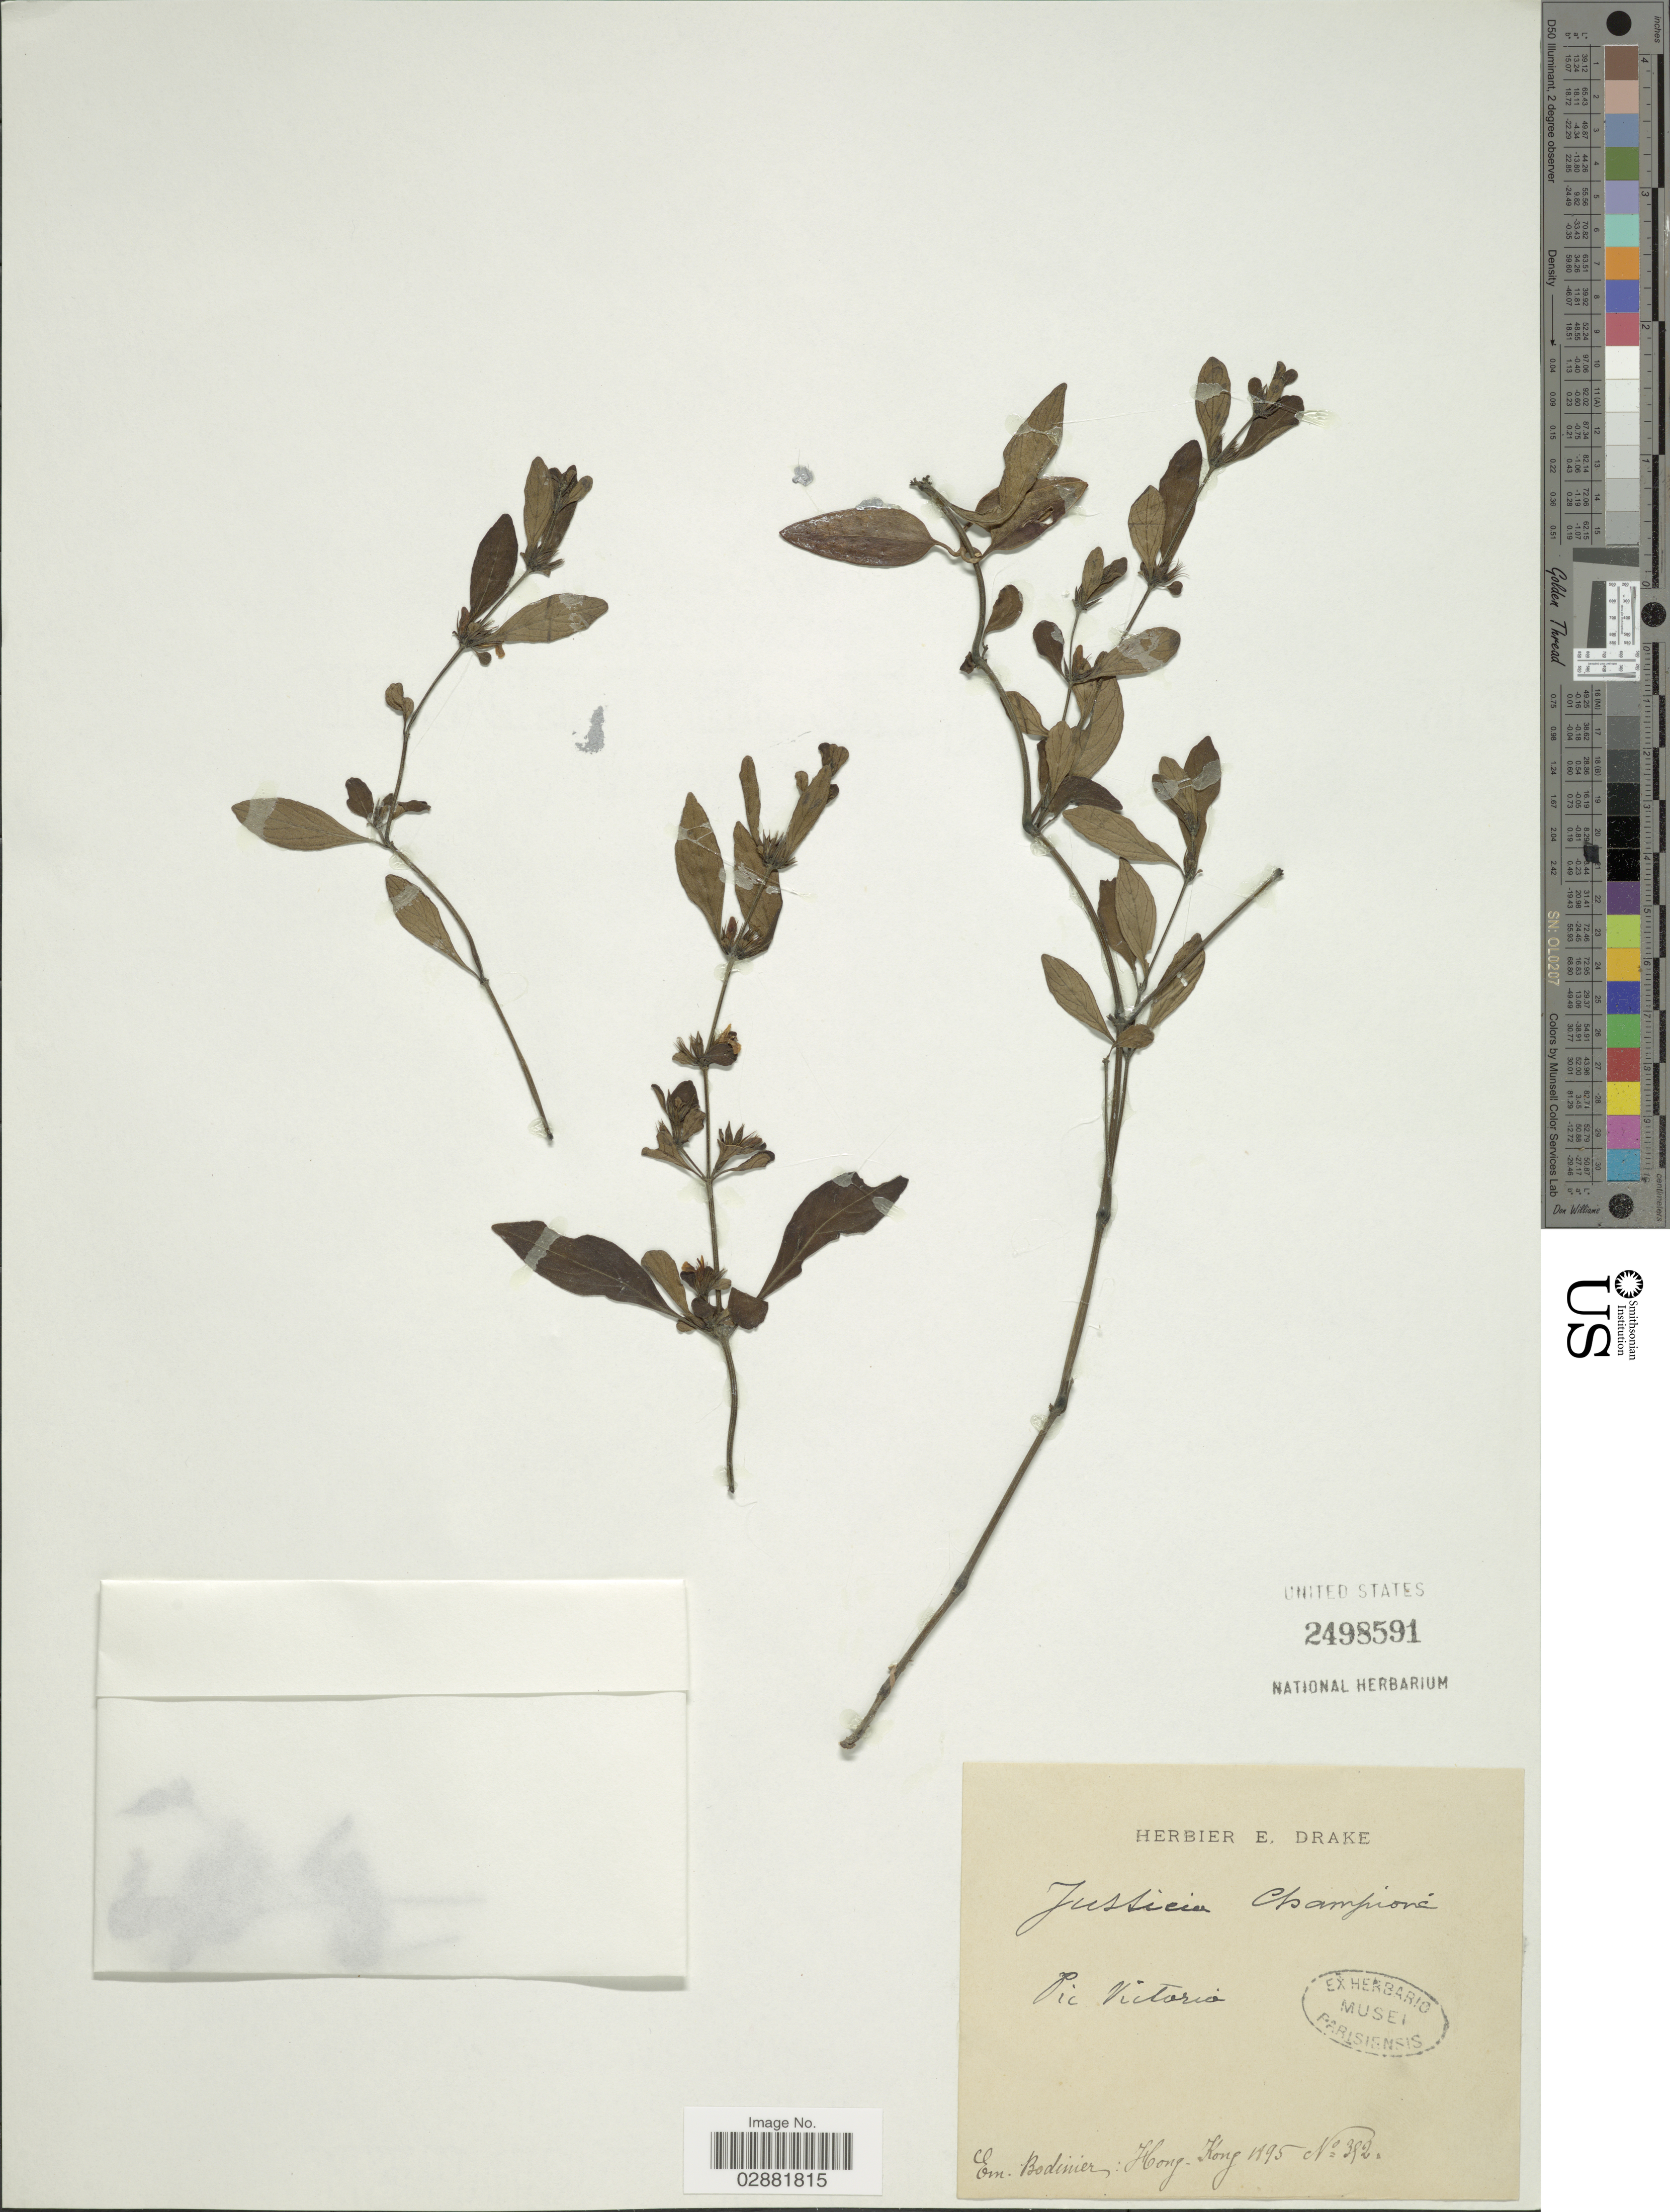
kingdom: Plantae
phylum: Tracheophyta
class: Magnoliopsida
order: Lamiales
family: Acanthaceae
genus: Justicia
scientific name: Justicia championii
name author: T. Anderson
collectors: E. Bodinier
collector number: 392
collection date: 1995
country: China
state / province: Hong Kong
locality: Pic Victoria.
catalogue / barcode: US 2498591